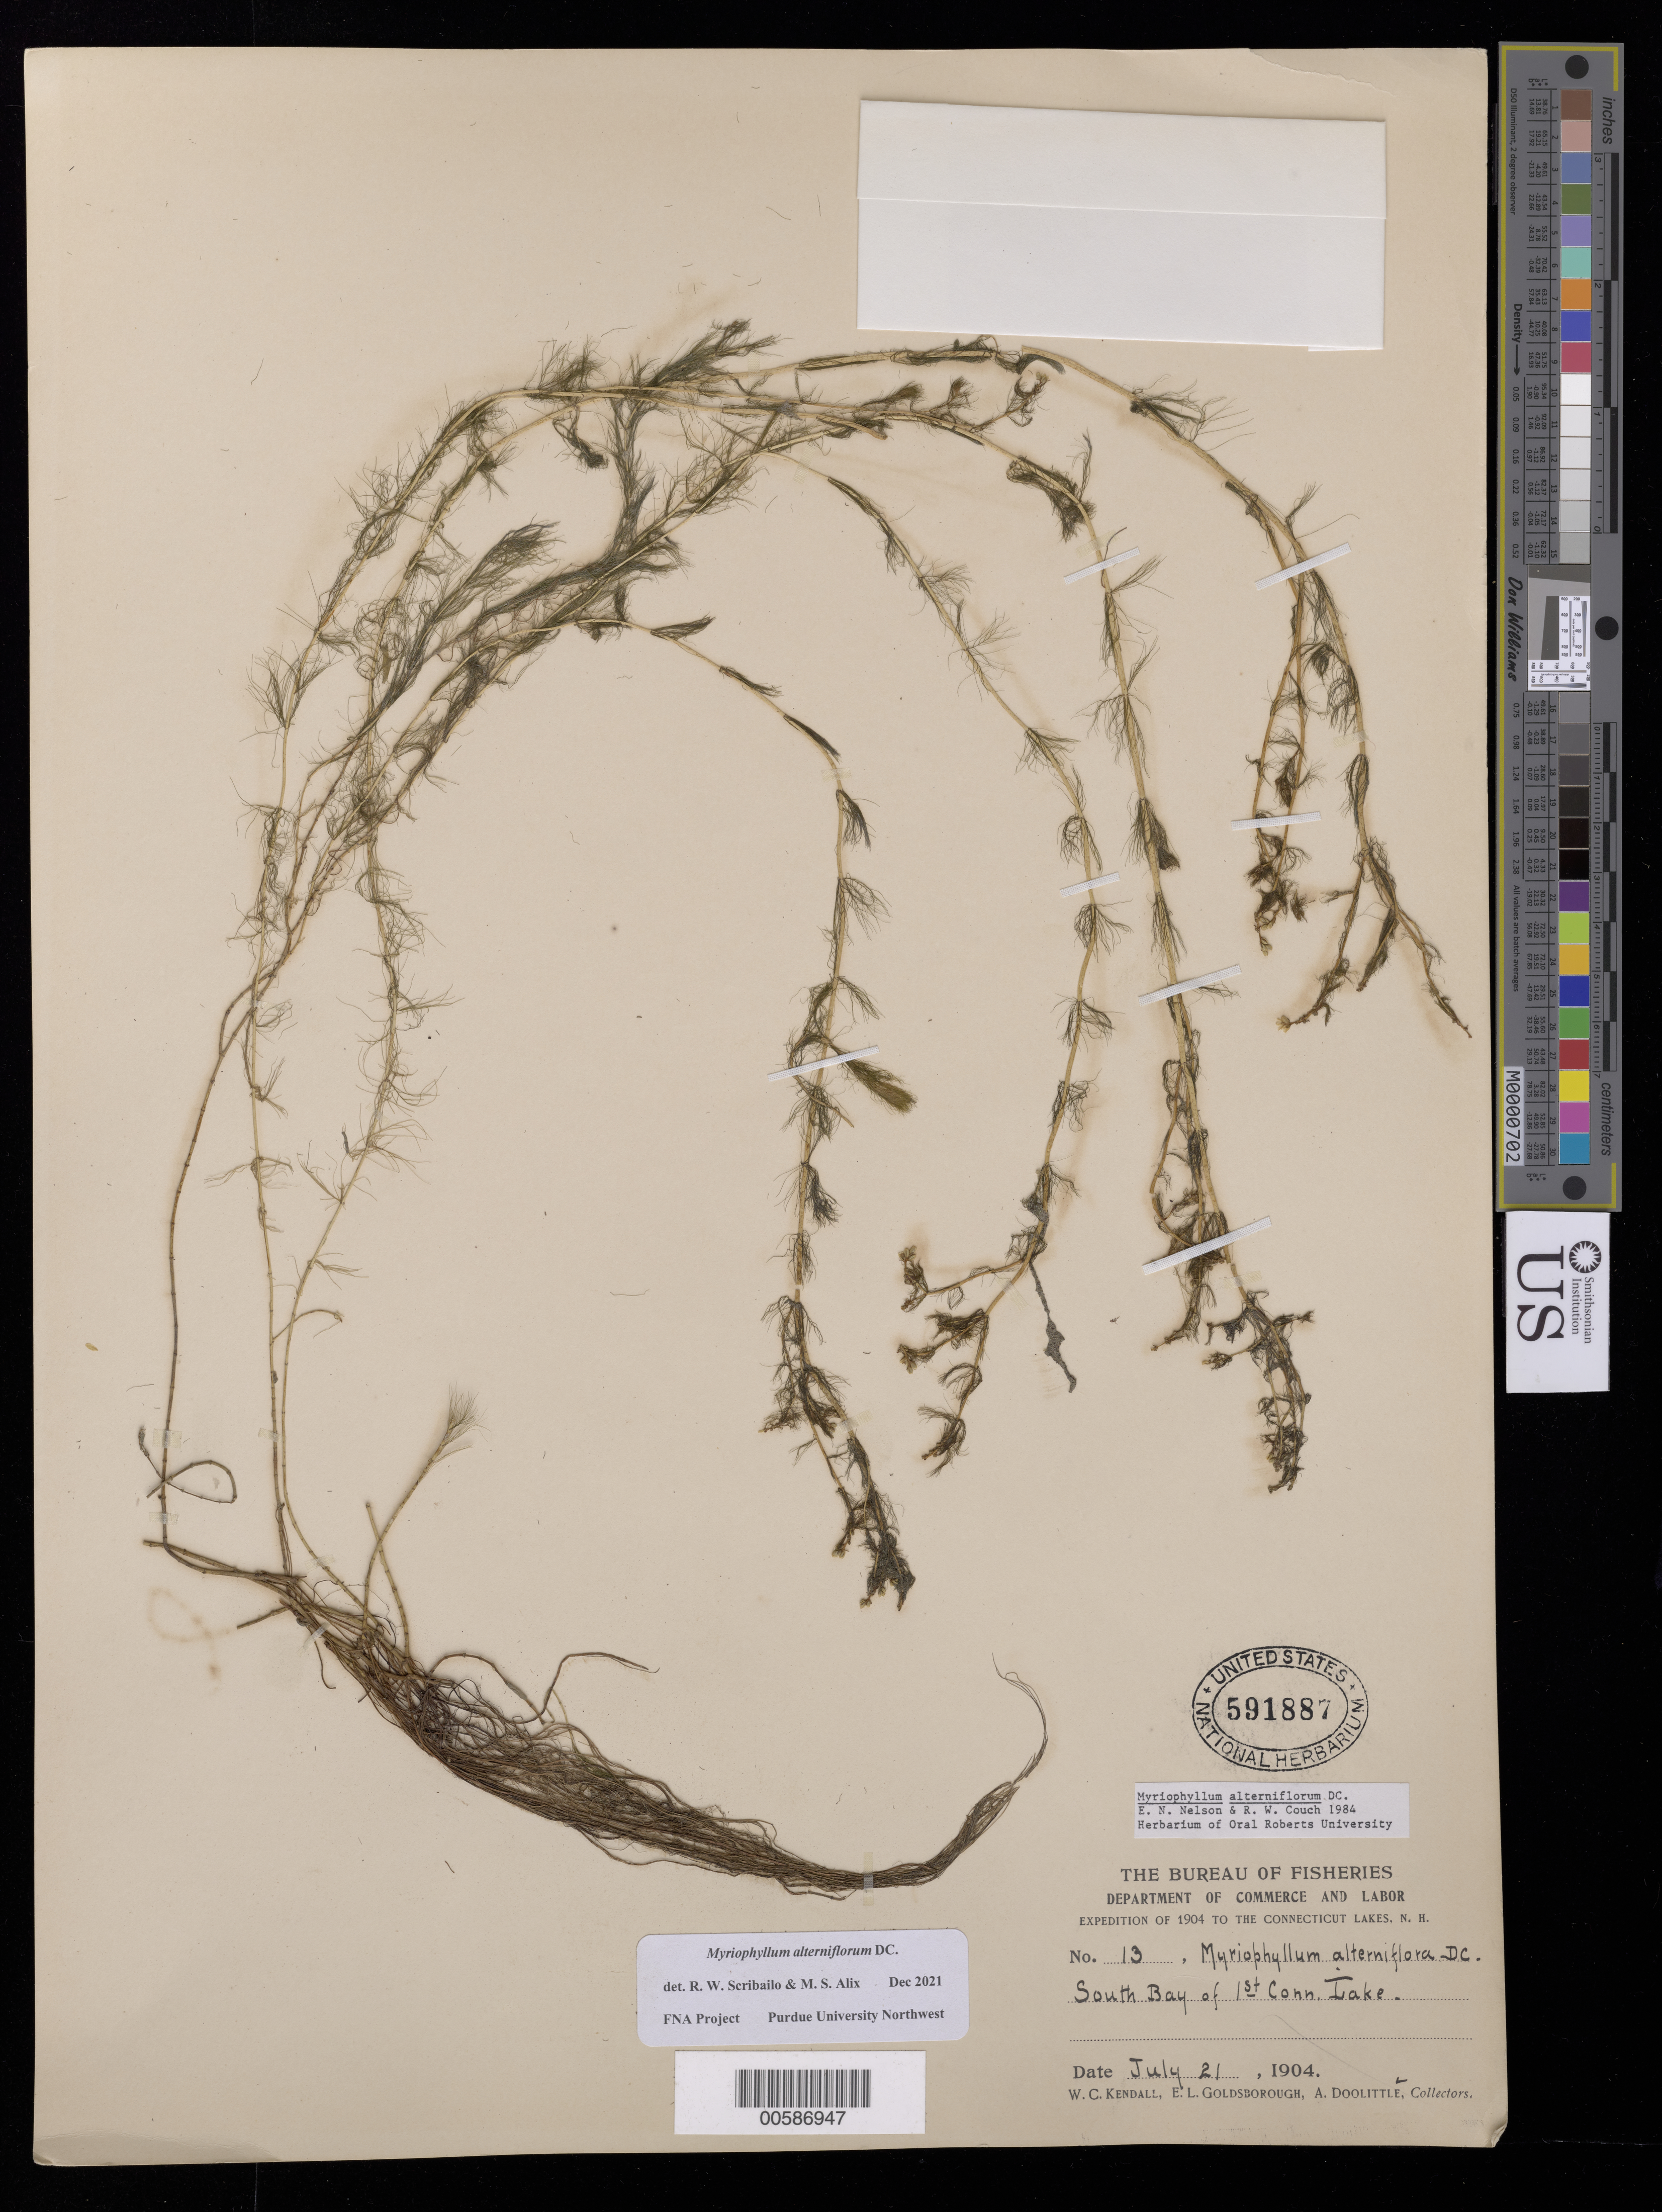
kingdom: Plantae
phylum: Tracheophyta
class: Magnoliopsida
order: Saxifragales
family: Haloragaceae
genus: Myriophyllum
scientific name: Myriophyllum alterniflorum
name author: DC.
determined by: Scribailo, R. W.; Alix, M. S.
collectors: W. Kendall, E. Goldsborough & A. Doolittle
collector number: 13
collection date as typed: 21 Jul 1904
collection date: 1904-07-21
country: United States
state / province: New Hampshire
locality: South Bay of 1st Conn Lake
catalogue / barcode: US 591887